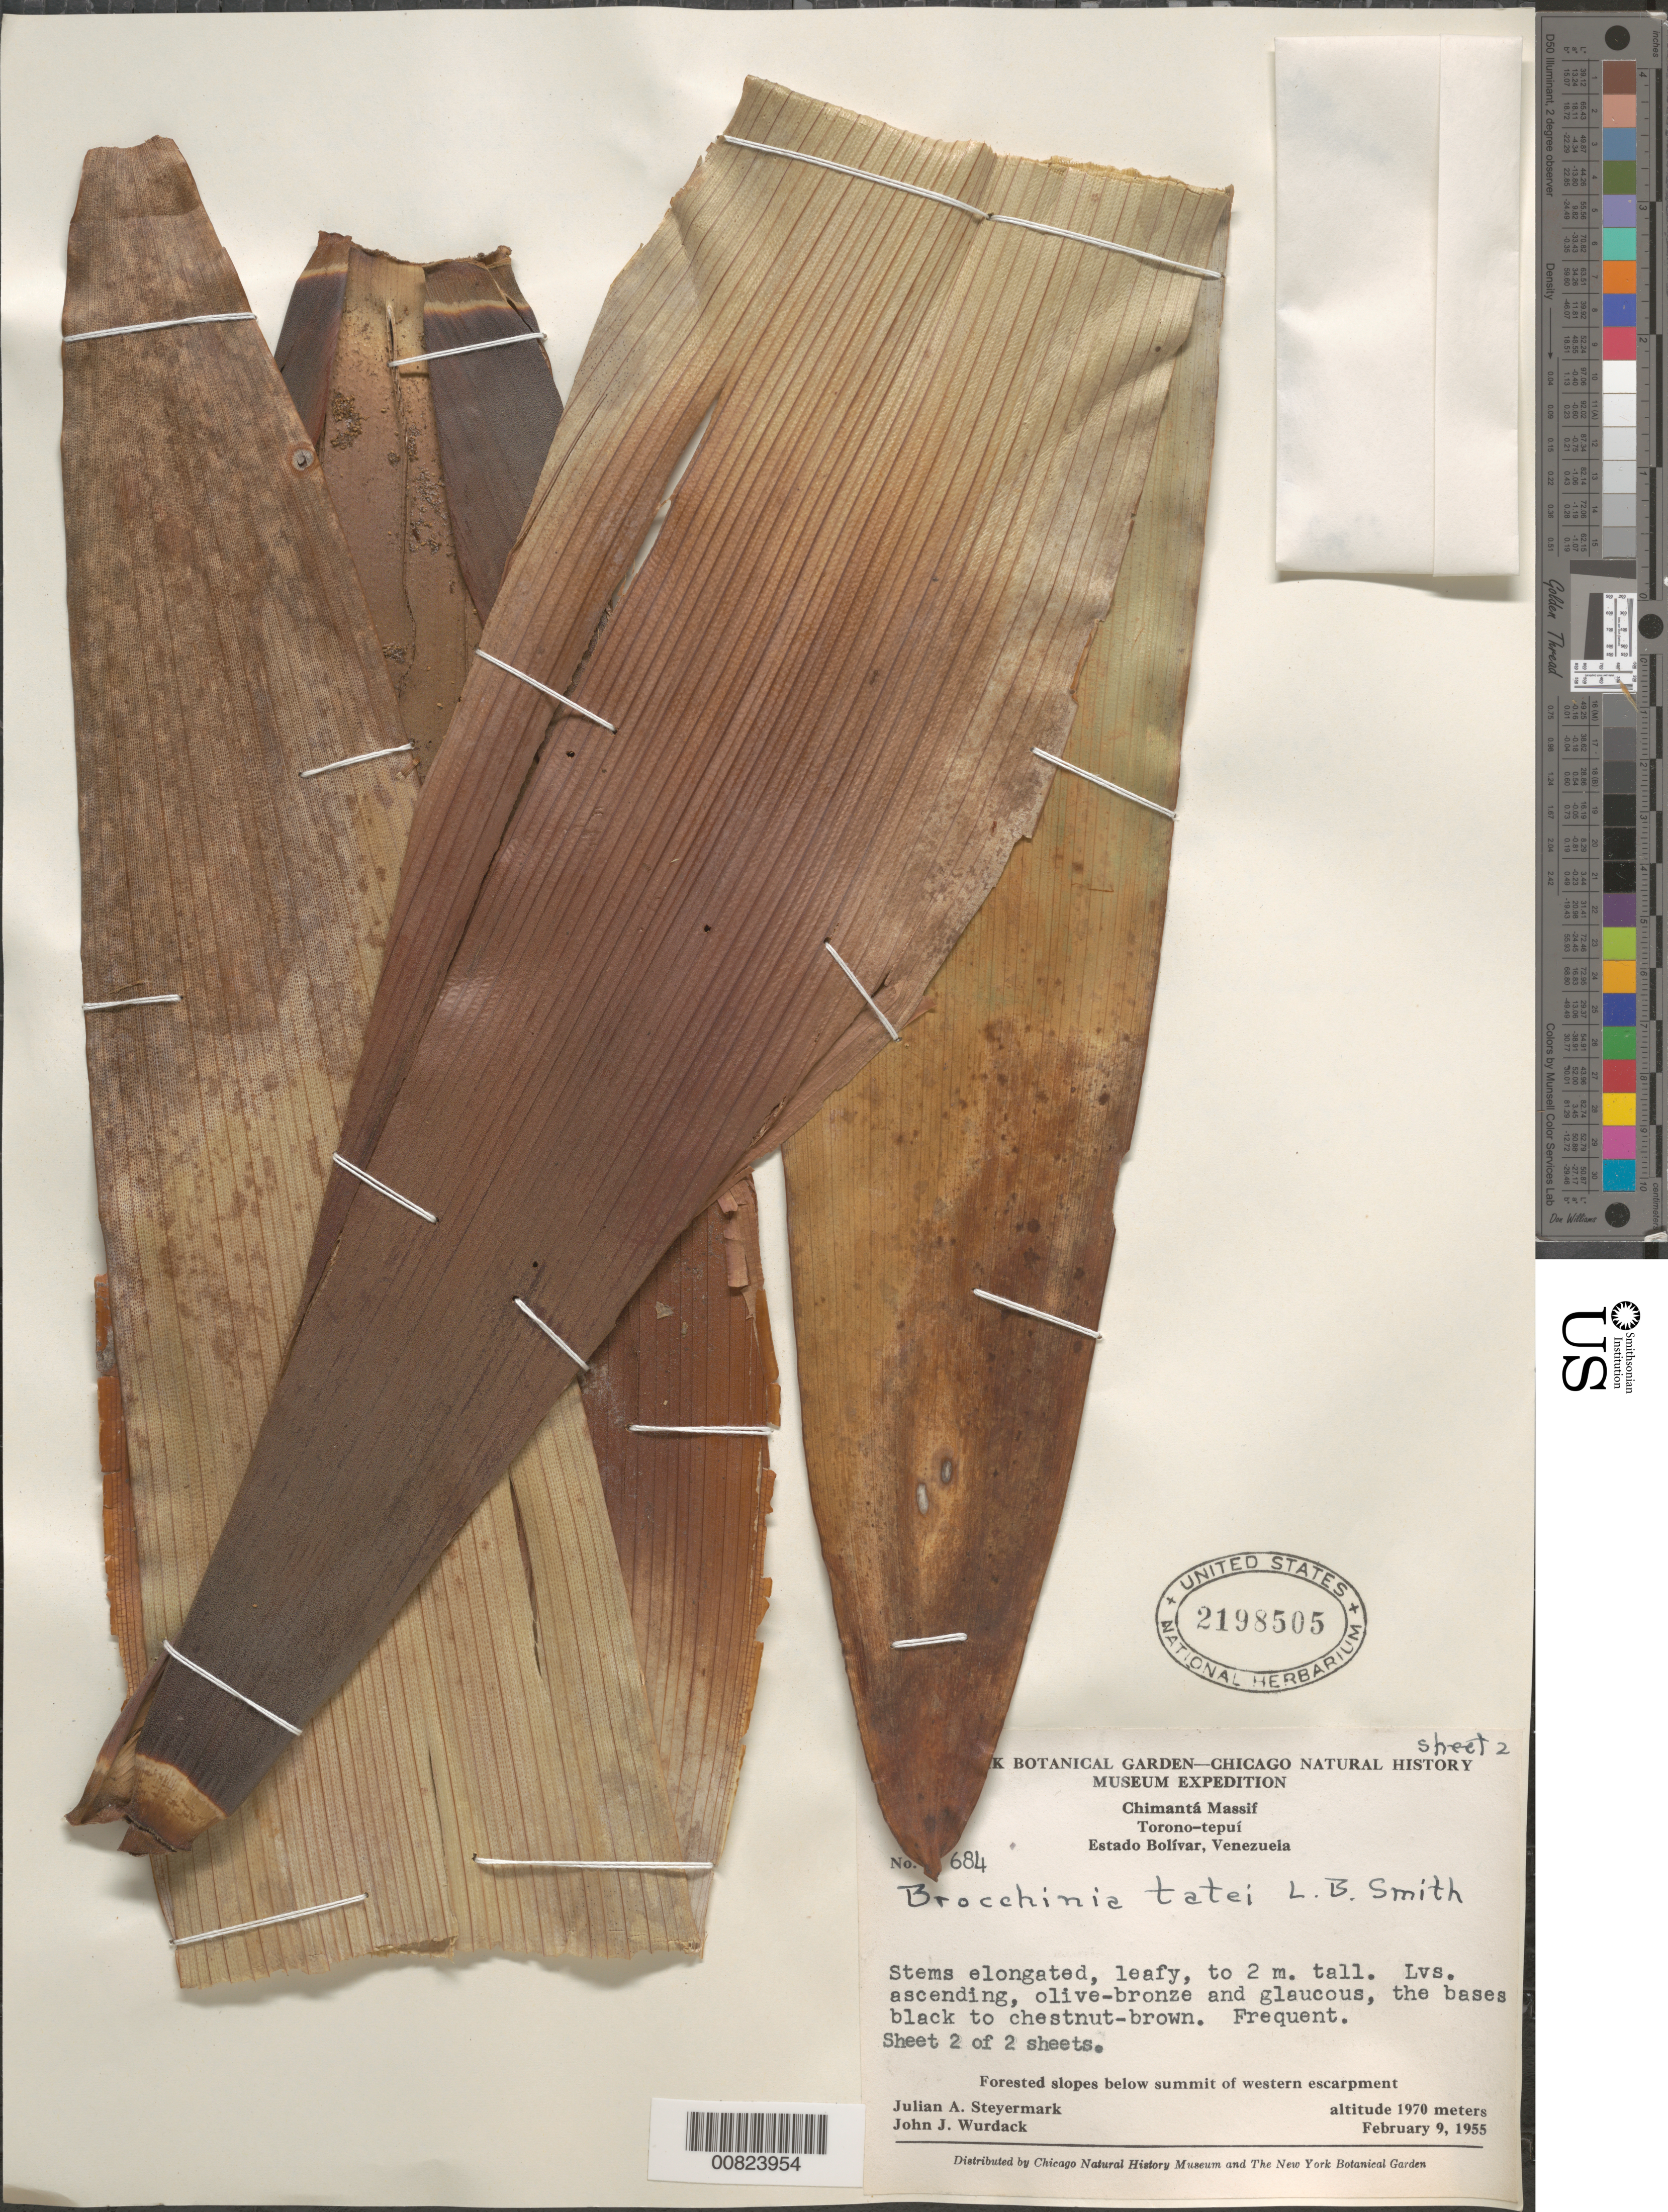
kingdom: Plantae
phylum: Tracheophyta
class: Liliopsida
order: Poales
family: Bromeliaceae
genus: Brocchinia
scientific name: Brocchinia tatei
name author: L.B. Sm.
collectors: J. Steyermark & J. J. Wurdack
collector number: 684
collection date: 1955-02-09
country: Venezuela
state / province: Bolivar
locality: Chimantá Massif. Torono-tepuí. Forested slopes below summit of western escarpment.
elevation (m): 1970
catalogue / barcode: US 2198505